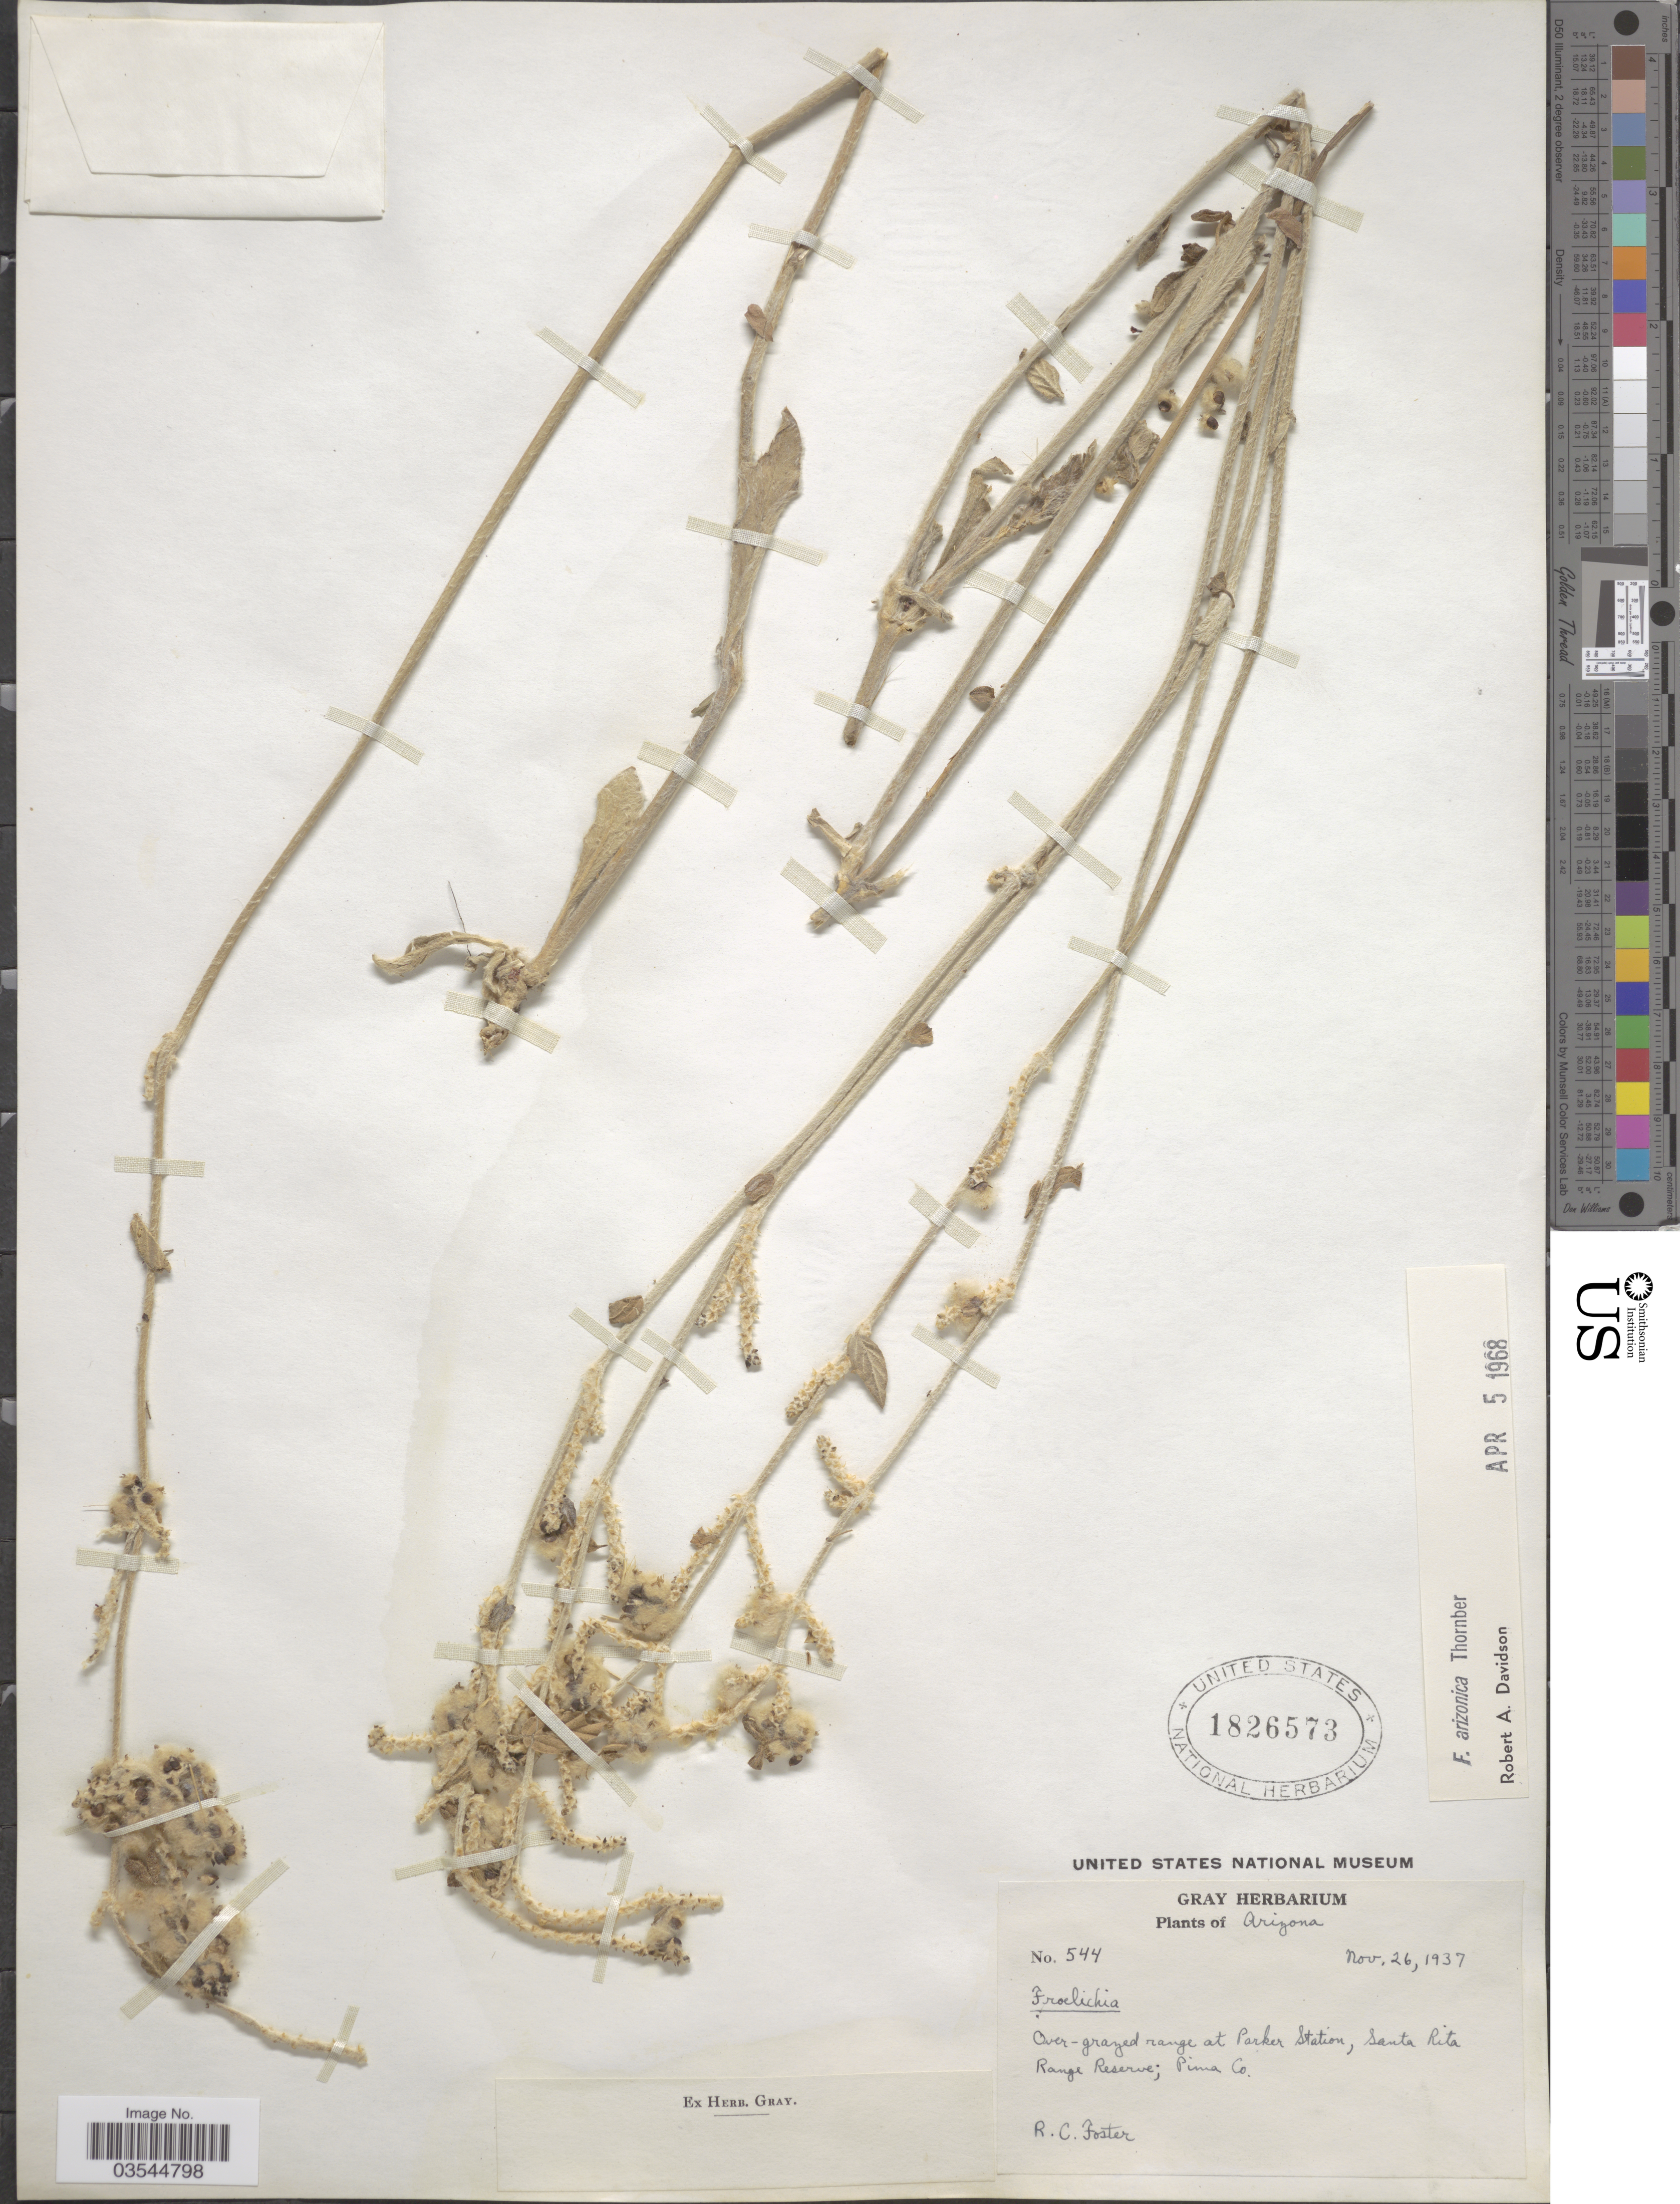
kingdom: Plantae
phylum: Tracheophyta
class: Magnoliopsida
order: Caryophyllales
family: Amaranthaceae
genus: Froelichia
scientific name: Froelichia arizonica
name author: Thornber ex Standl.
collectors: R. C. Foster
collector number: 544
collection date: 1937-11-26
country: United States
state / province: Arizona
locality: Over-grazed range at Parker Station, Santa Rita Range Reserve; Pima Co.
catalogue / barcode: US 1826573